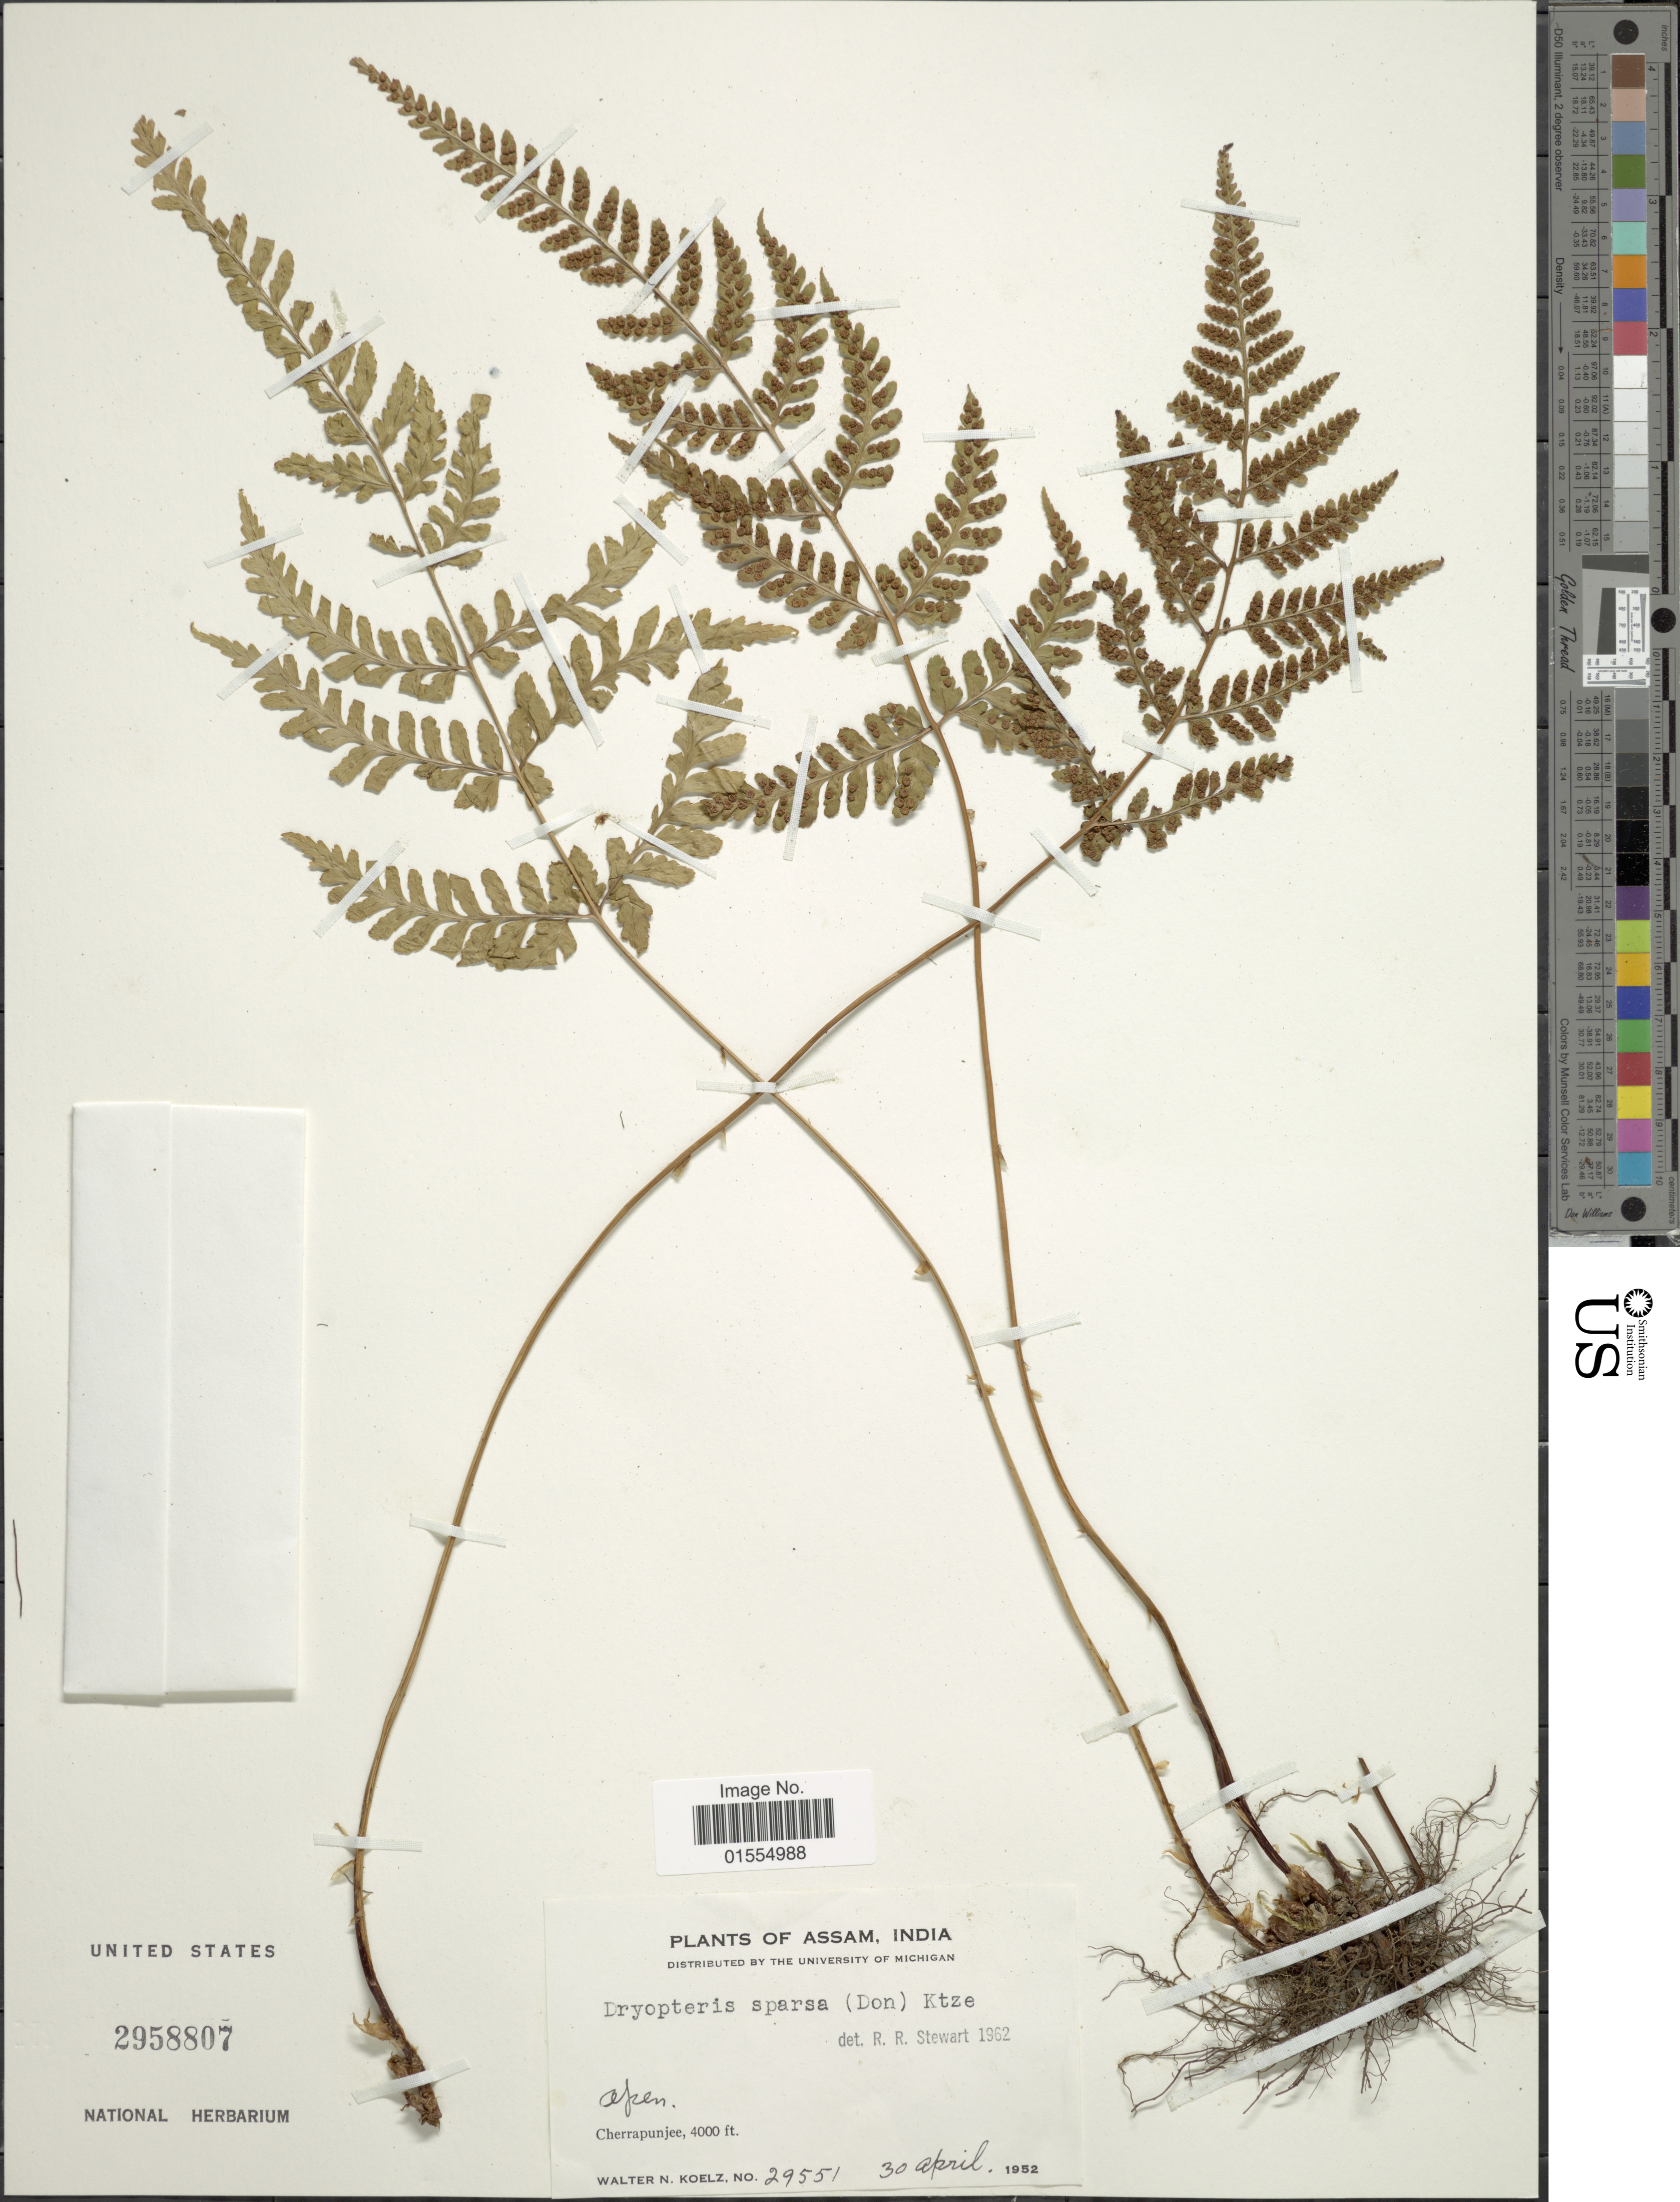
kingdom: Plantae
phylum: Tracheophyta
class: Polypodiopsida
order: Polypodiales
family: Dryopteridaceae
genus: Dryopteris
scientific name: Dryopteris sparsa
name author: (D. Don) Kuntze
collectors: W. N. Koelz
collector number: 29551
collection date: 1952-04-30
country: India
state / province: Assam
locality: Assam, India, Cherrapunjee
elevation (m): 1219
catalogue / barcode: US 2958807